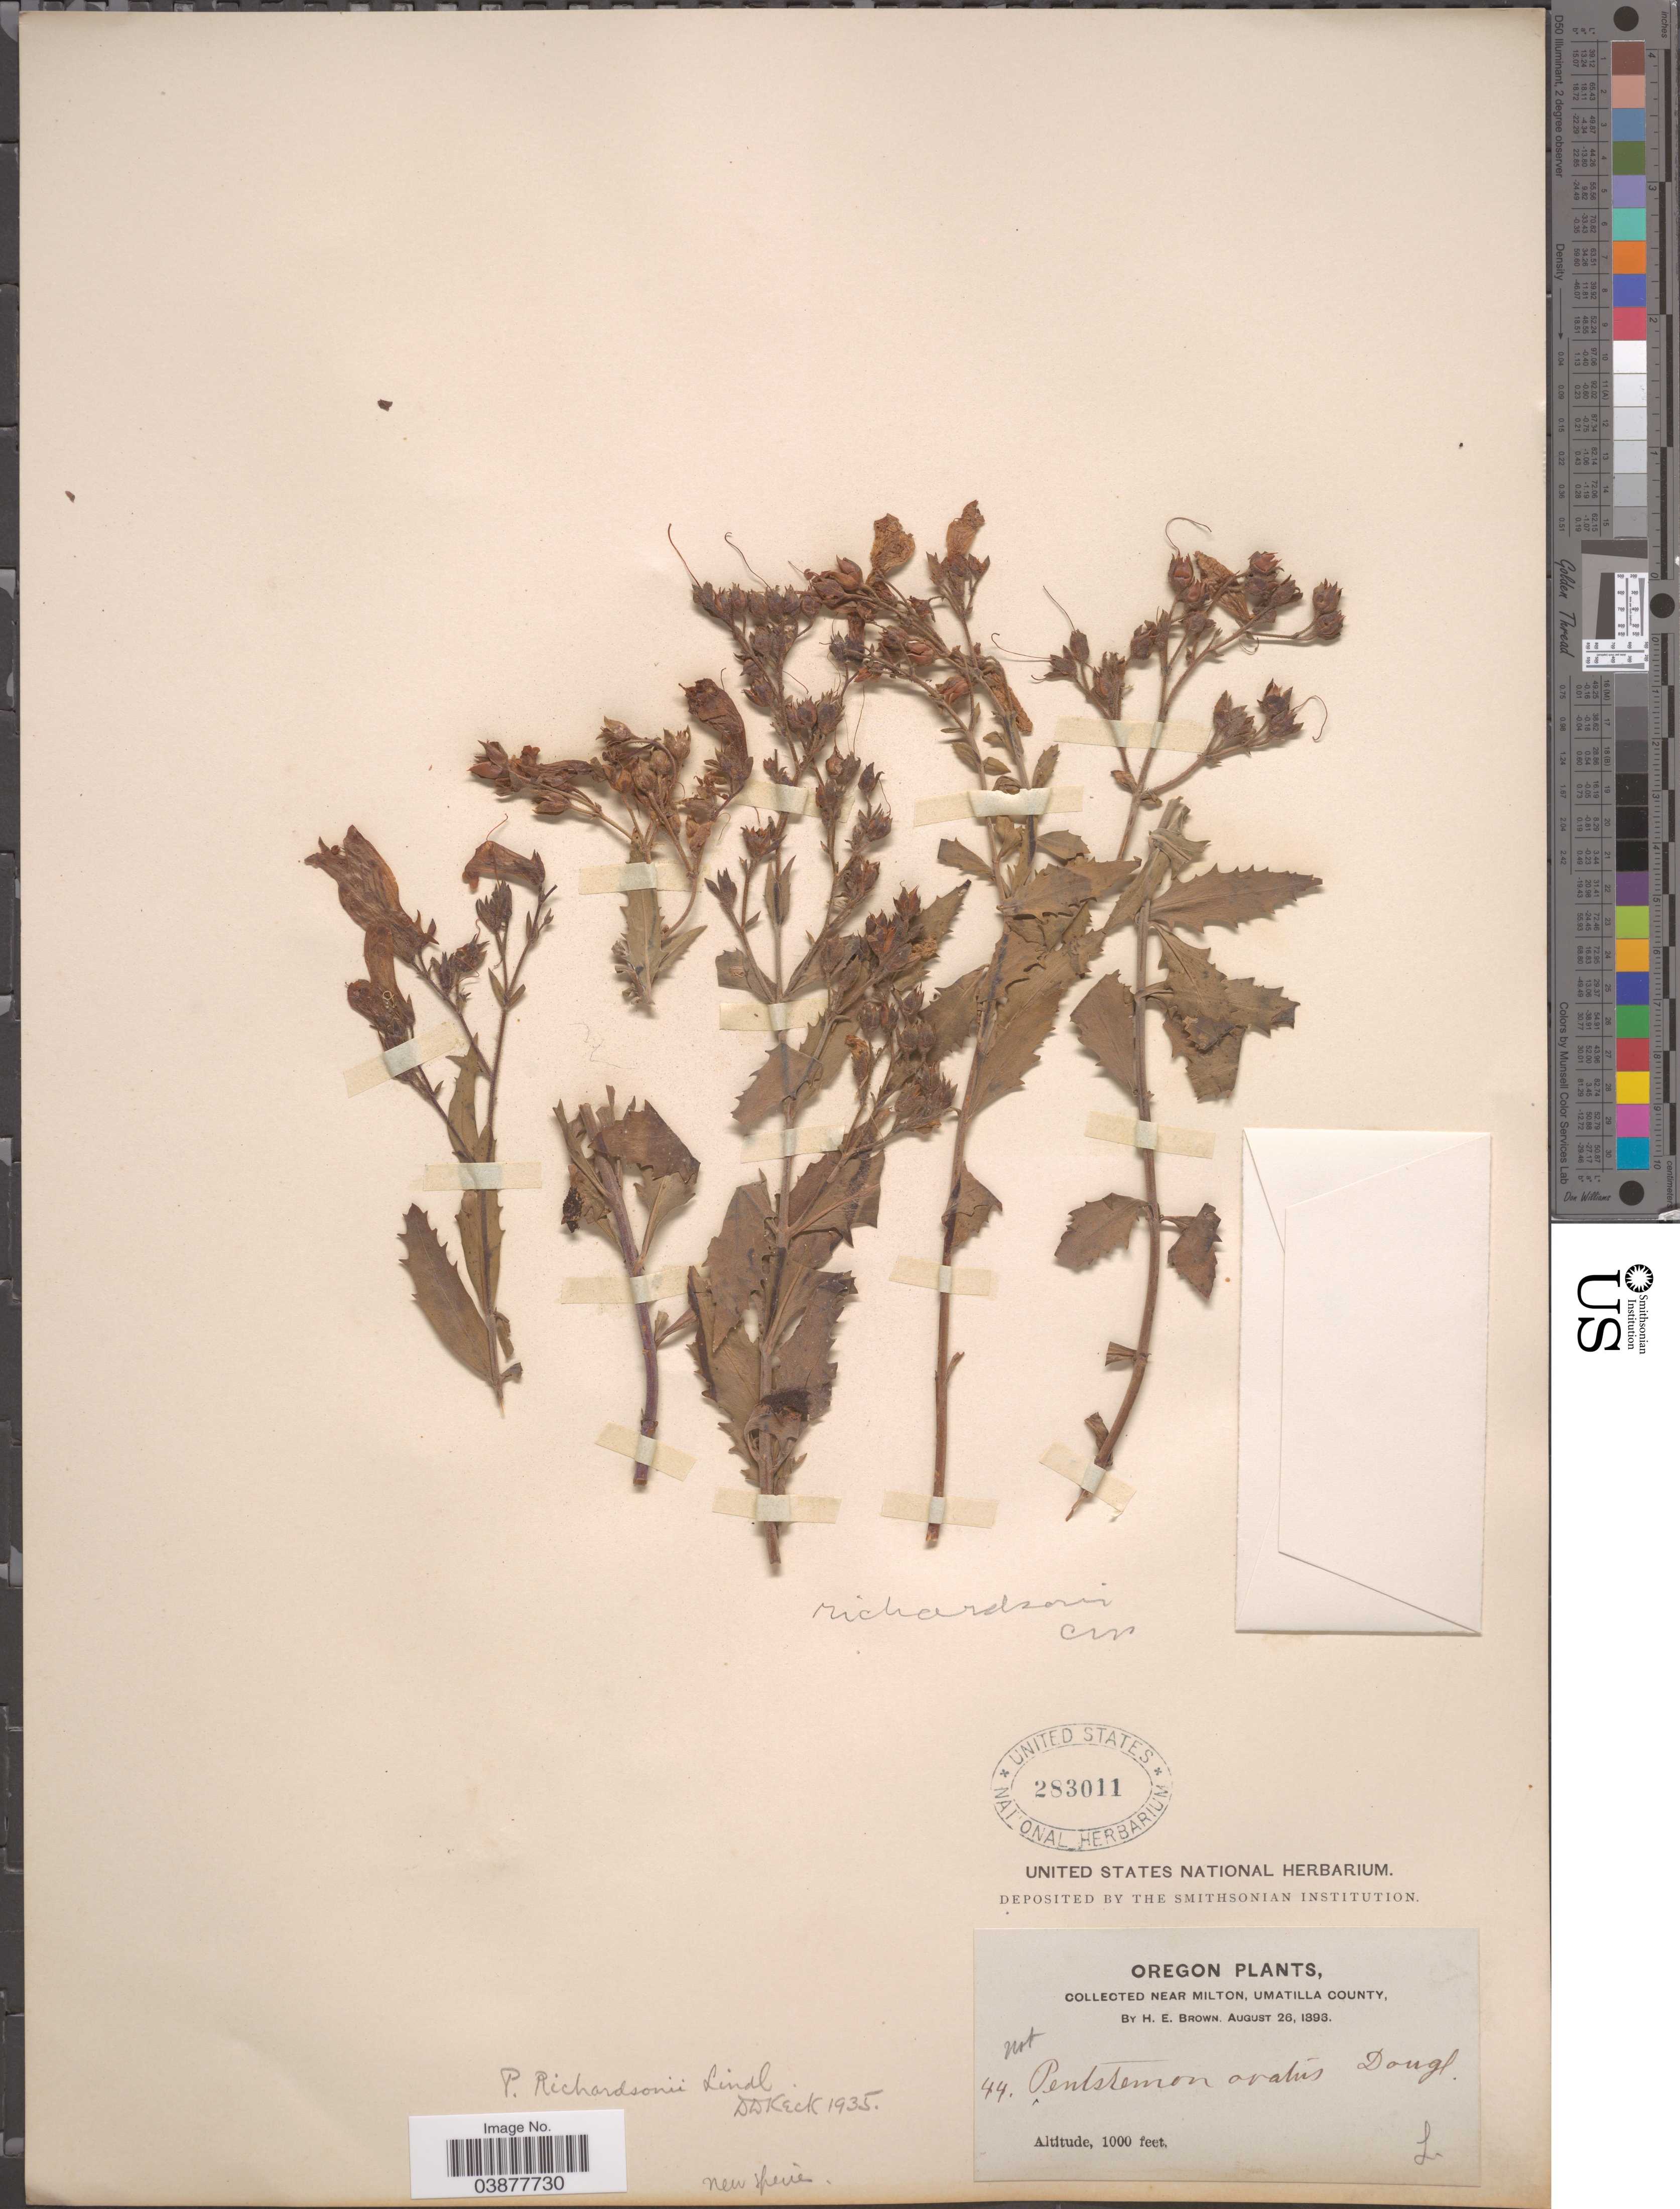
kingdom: Plantae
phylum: Tracheophyta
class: Magnoliopsida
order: Lamiales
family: Plantaginaceae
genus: Penstemon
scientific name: Penstemon richardsonii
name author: Douglas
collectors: H. E. Brown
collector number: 44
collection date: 1893-08-26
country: United States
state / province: Oregon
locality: Near Milton, Umatilla County.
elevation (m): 305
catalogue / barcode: US 283011